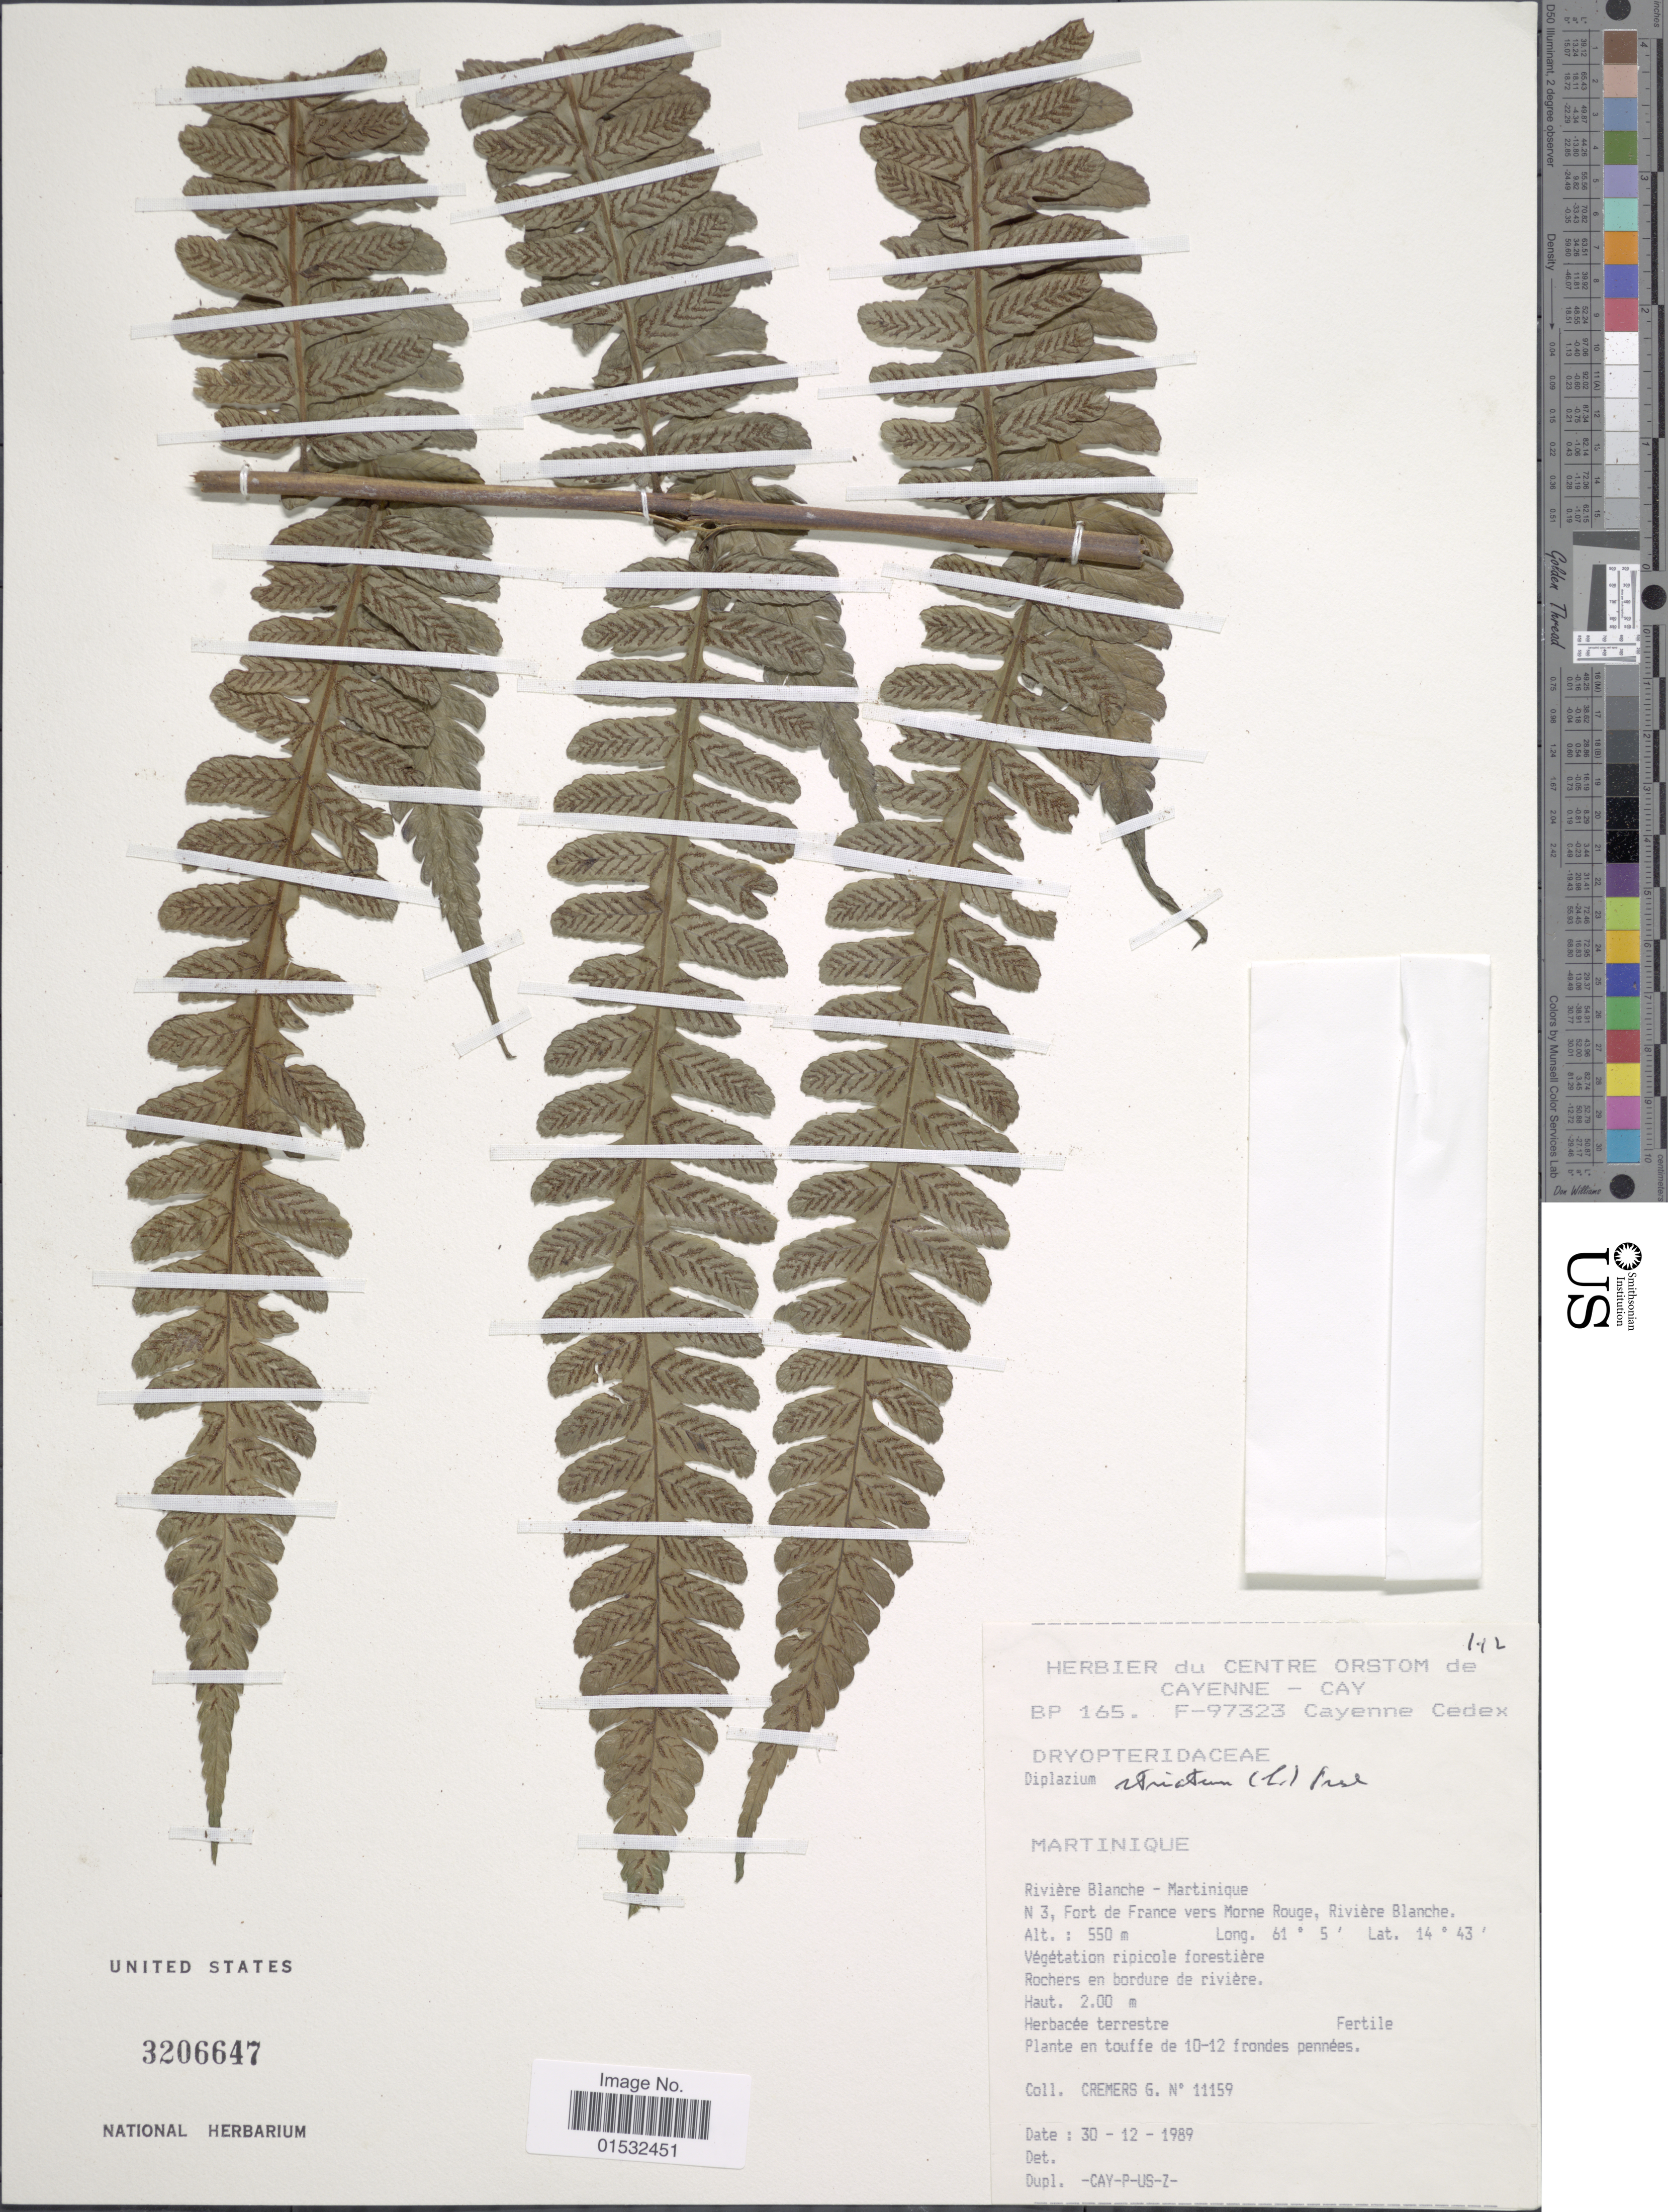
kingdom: Plantae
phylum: Tracheophyta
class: Polypodiopsida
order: Polypodiales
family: Athyriaceae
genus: Diplazium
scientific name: Diplazium striatum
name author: (L.) C. Presl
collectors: G. Cremers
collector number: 11159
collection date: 1989-12-30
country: Martinique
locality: Rivière Blanche. N 3, Fort de France vers Morne Rouge, Rivière Blanche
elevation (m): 550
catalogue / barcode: US 3206647